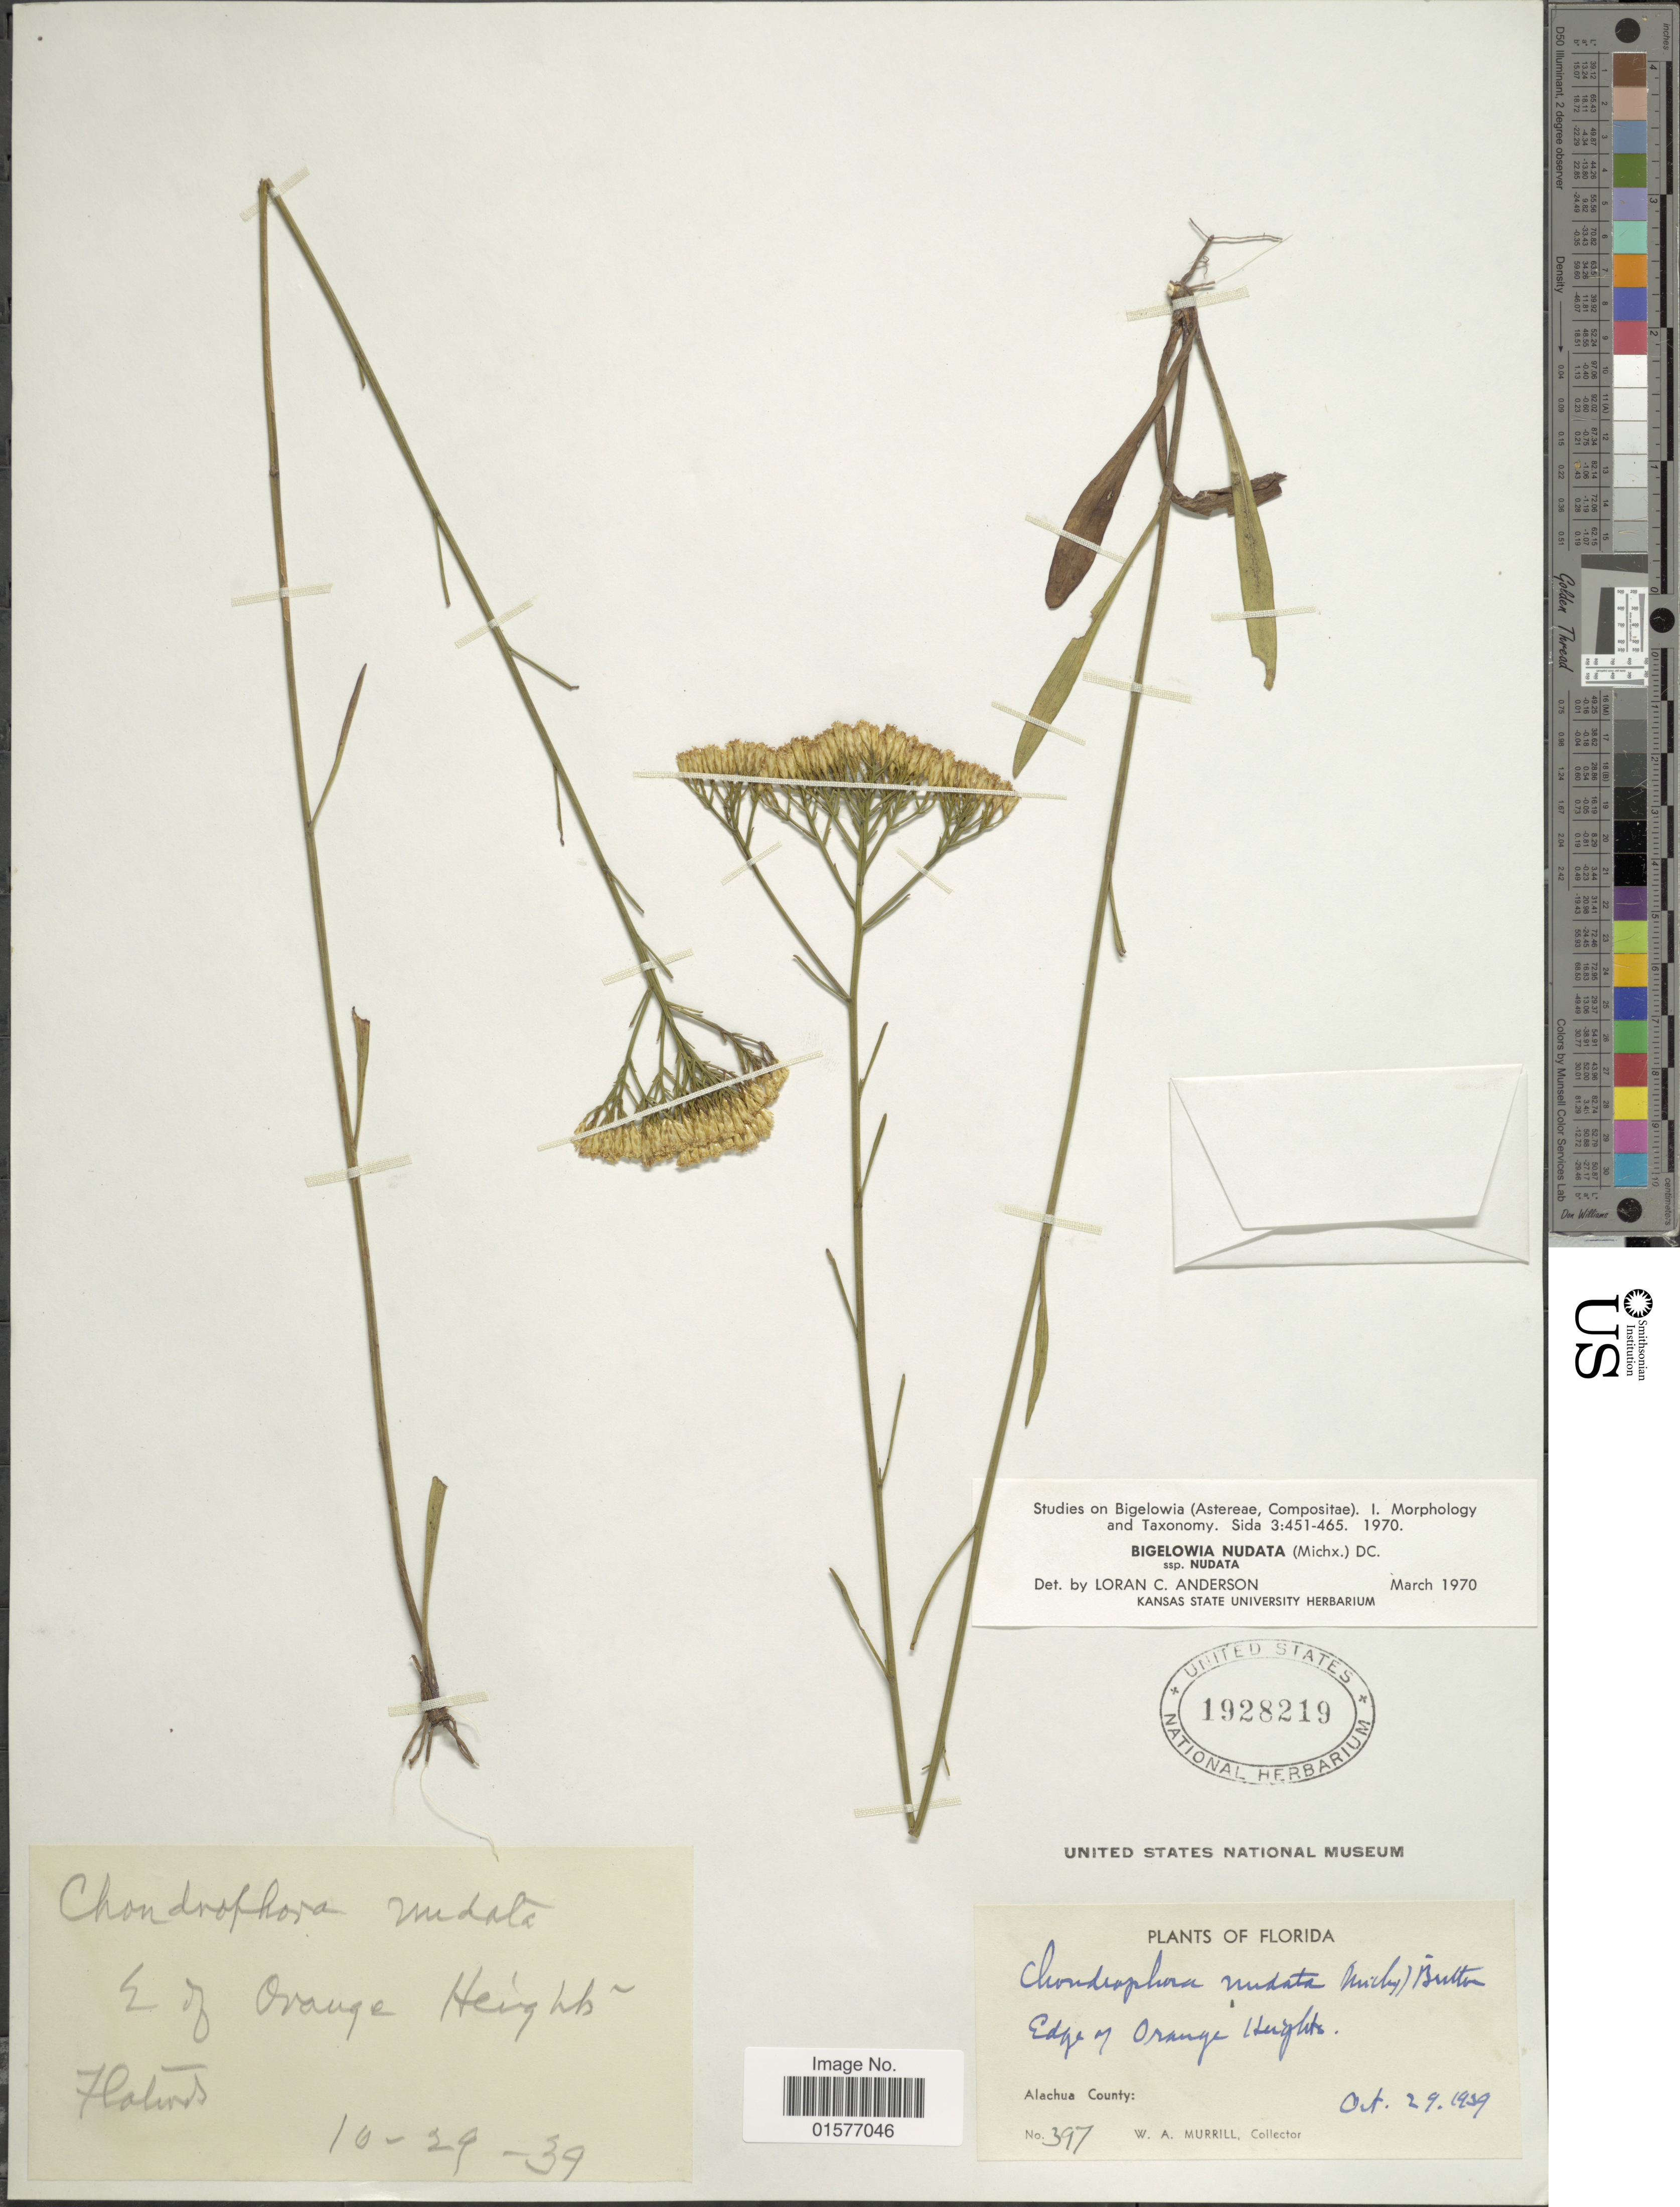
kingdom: Plantae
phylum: Tracheophyta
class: Magnoliopsida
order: Asterales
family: Asteraceae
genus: Bigelowia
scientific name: Bigelowia nudata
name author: (Michx.) DC.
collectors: W. A. Murrill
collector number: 397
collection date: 1939-10-29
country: United States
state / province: Florida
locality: Edge of Orange Heights, Alachua County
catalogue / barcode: US 1928219